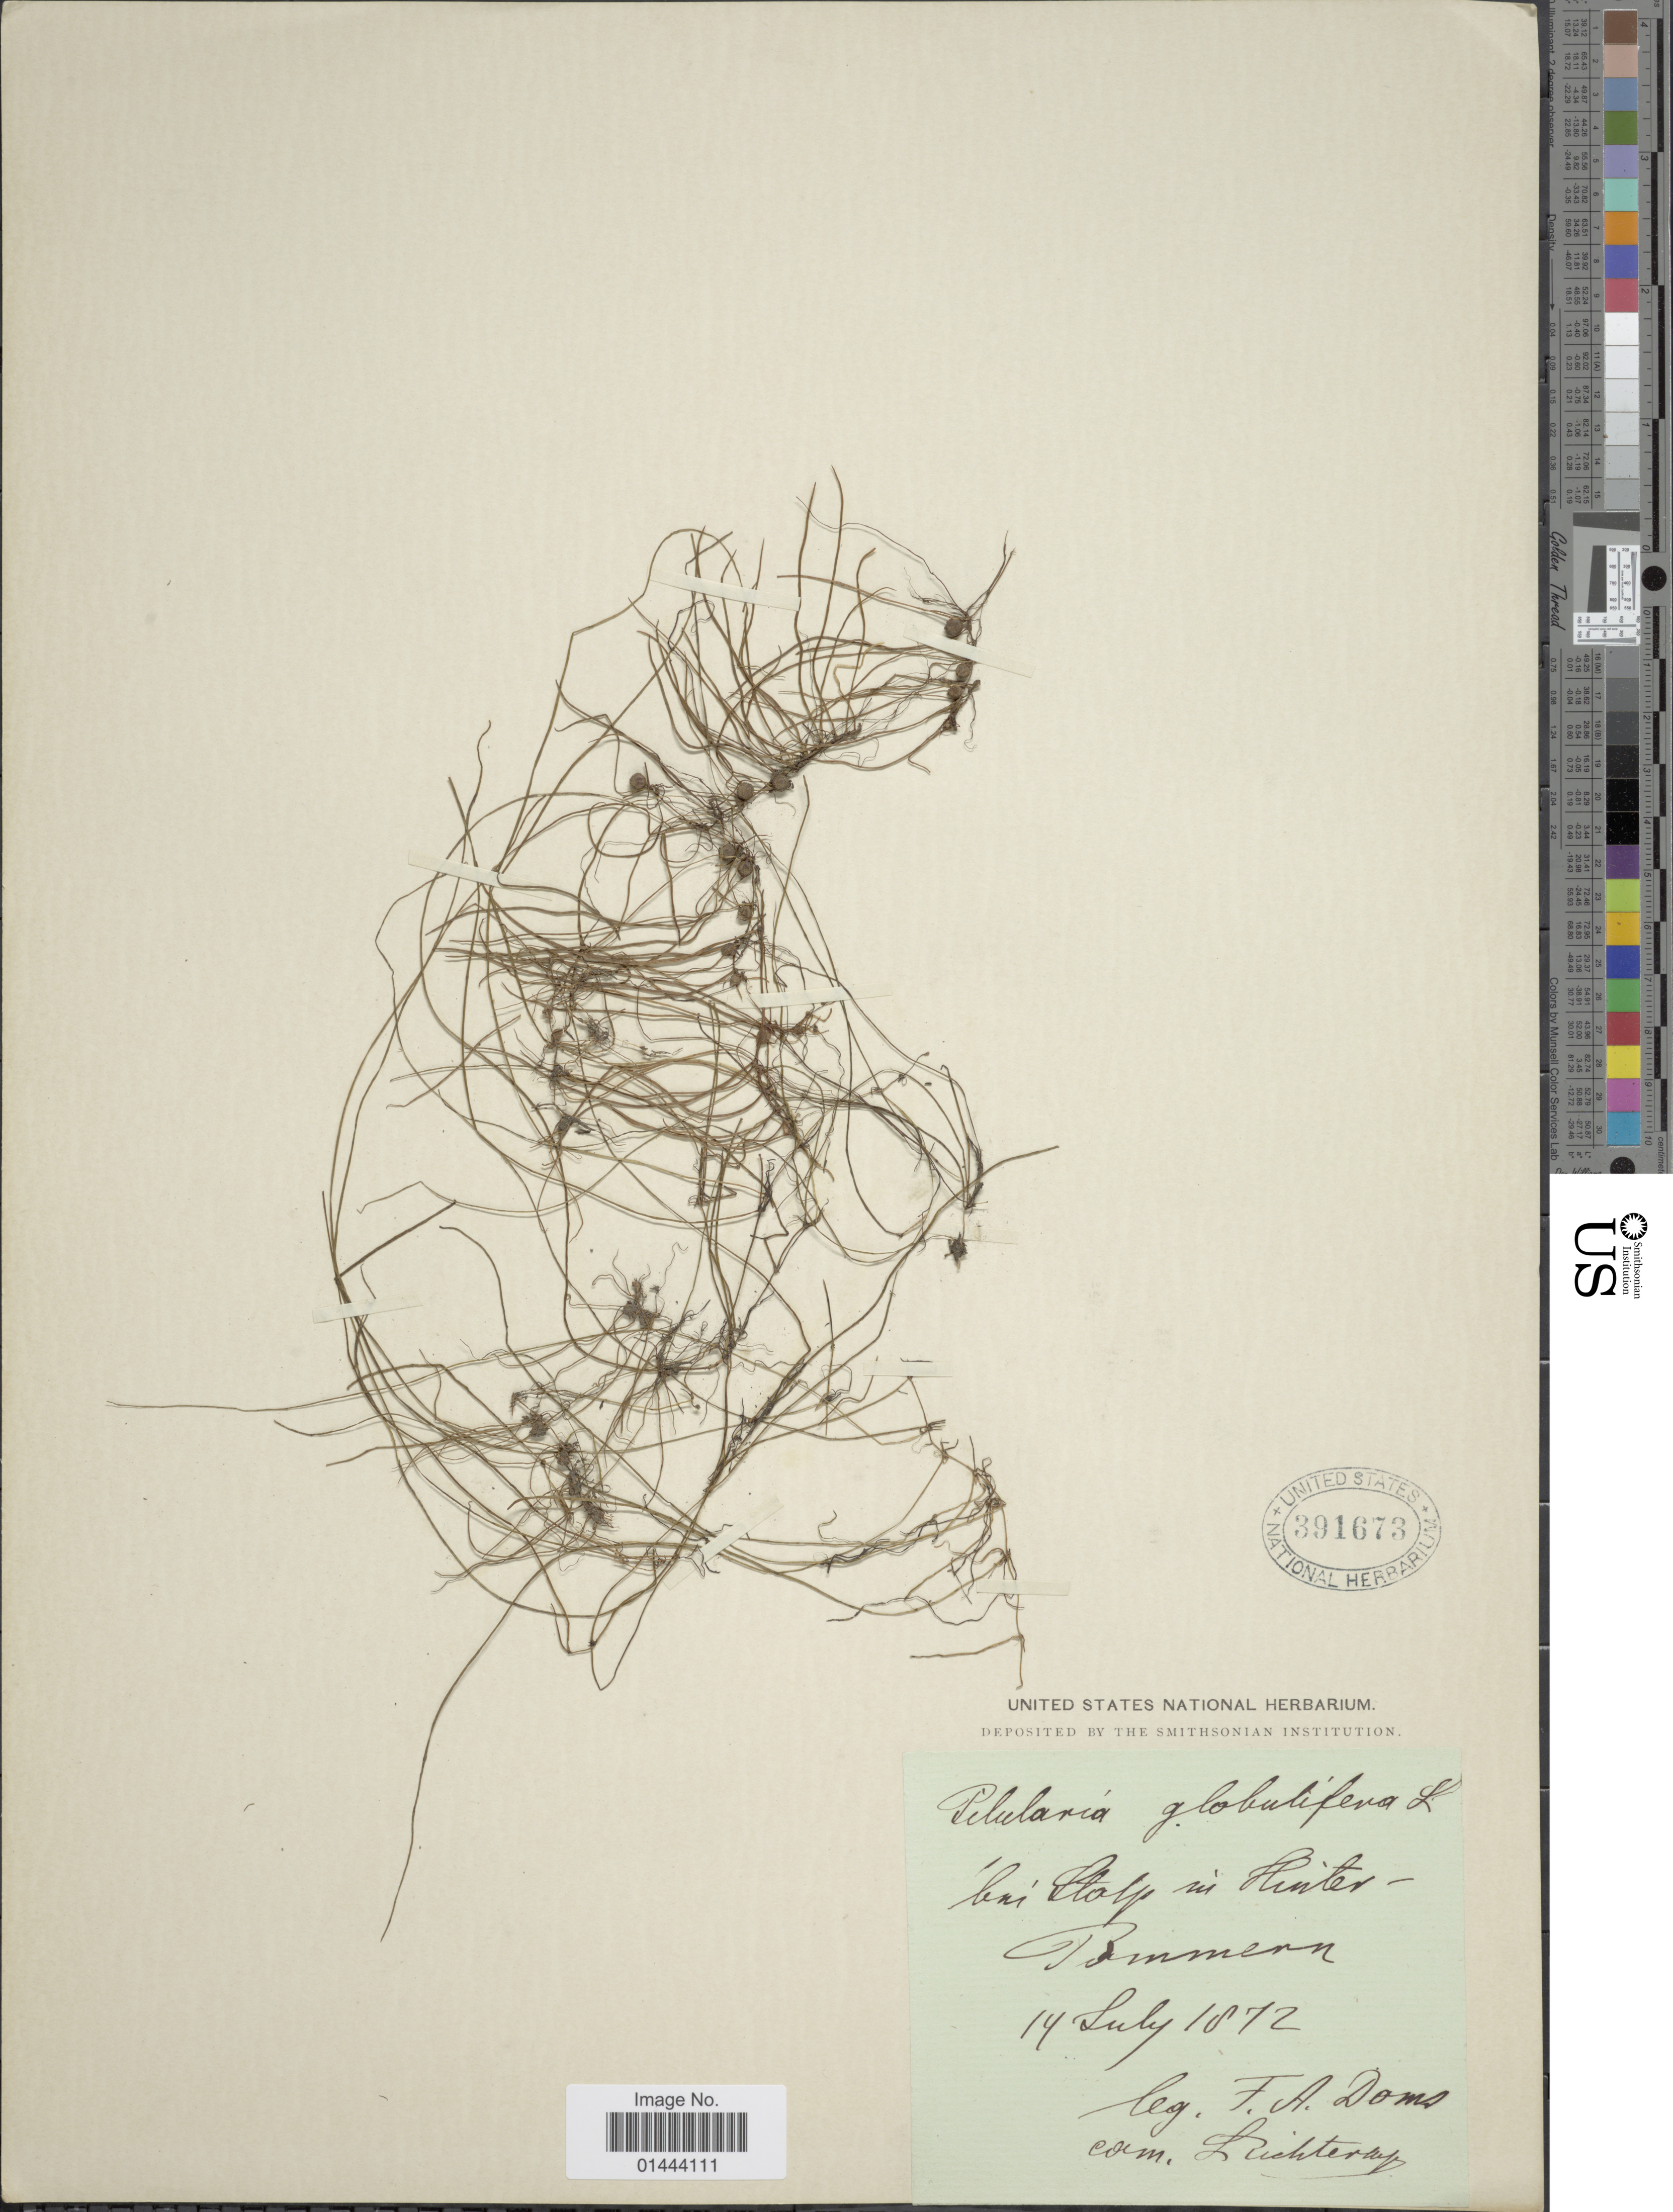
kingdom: Plantae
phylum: Tracheophyta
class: Polypodiopsida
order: Salviniales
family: Marsileaceae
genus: Pilularia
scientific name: Pilularia globulifera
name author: L.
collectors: F. Doms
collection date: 1872-07-14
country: Germany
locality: Bei stofs in Hunter, Pommern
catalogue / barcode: US 391673